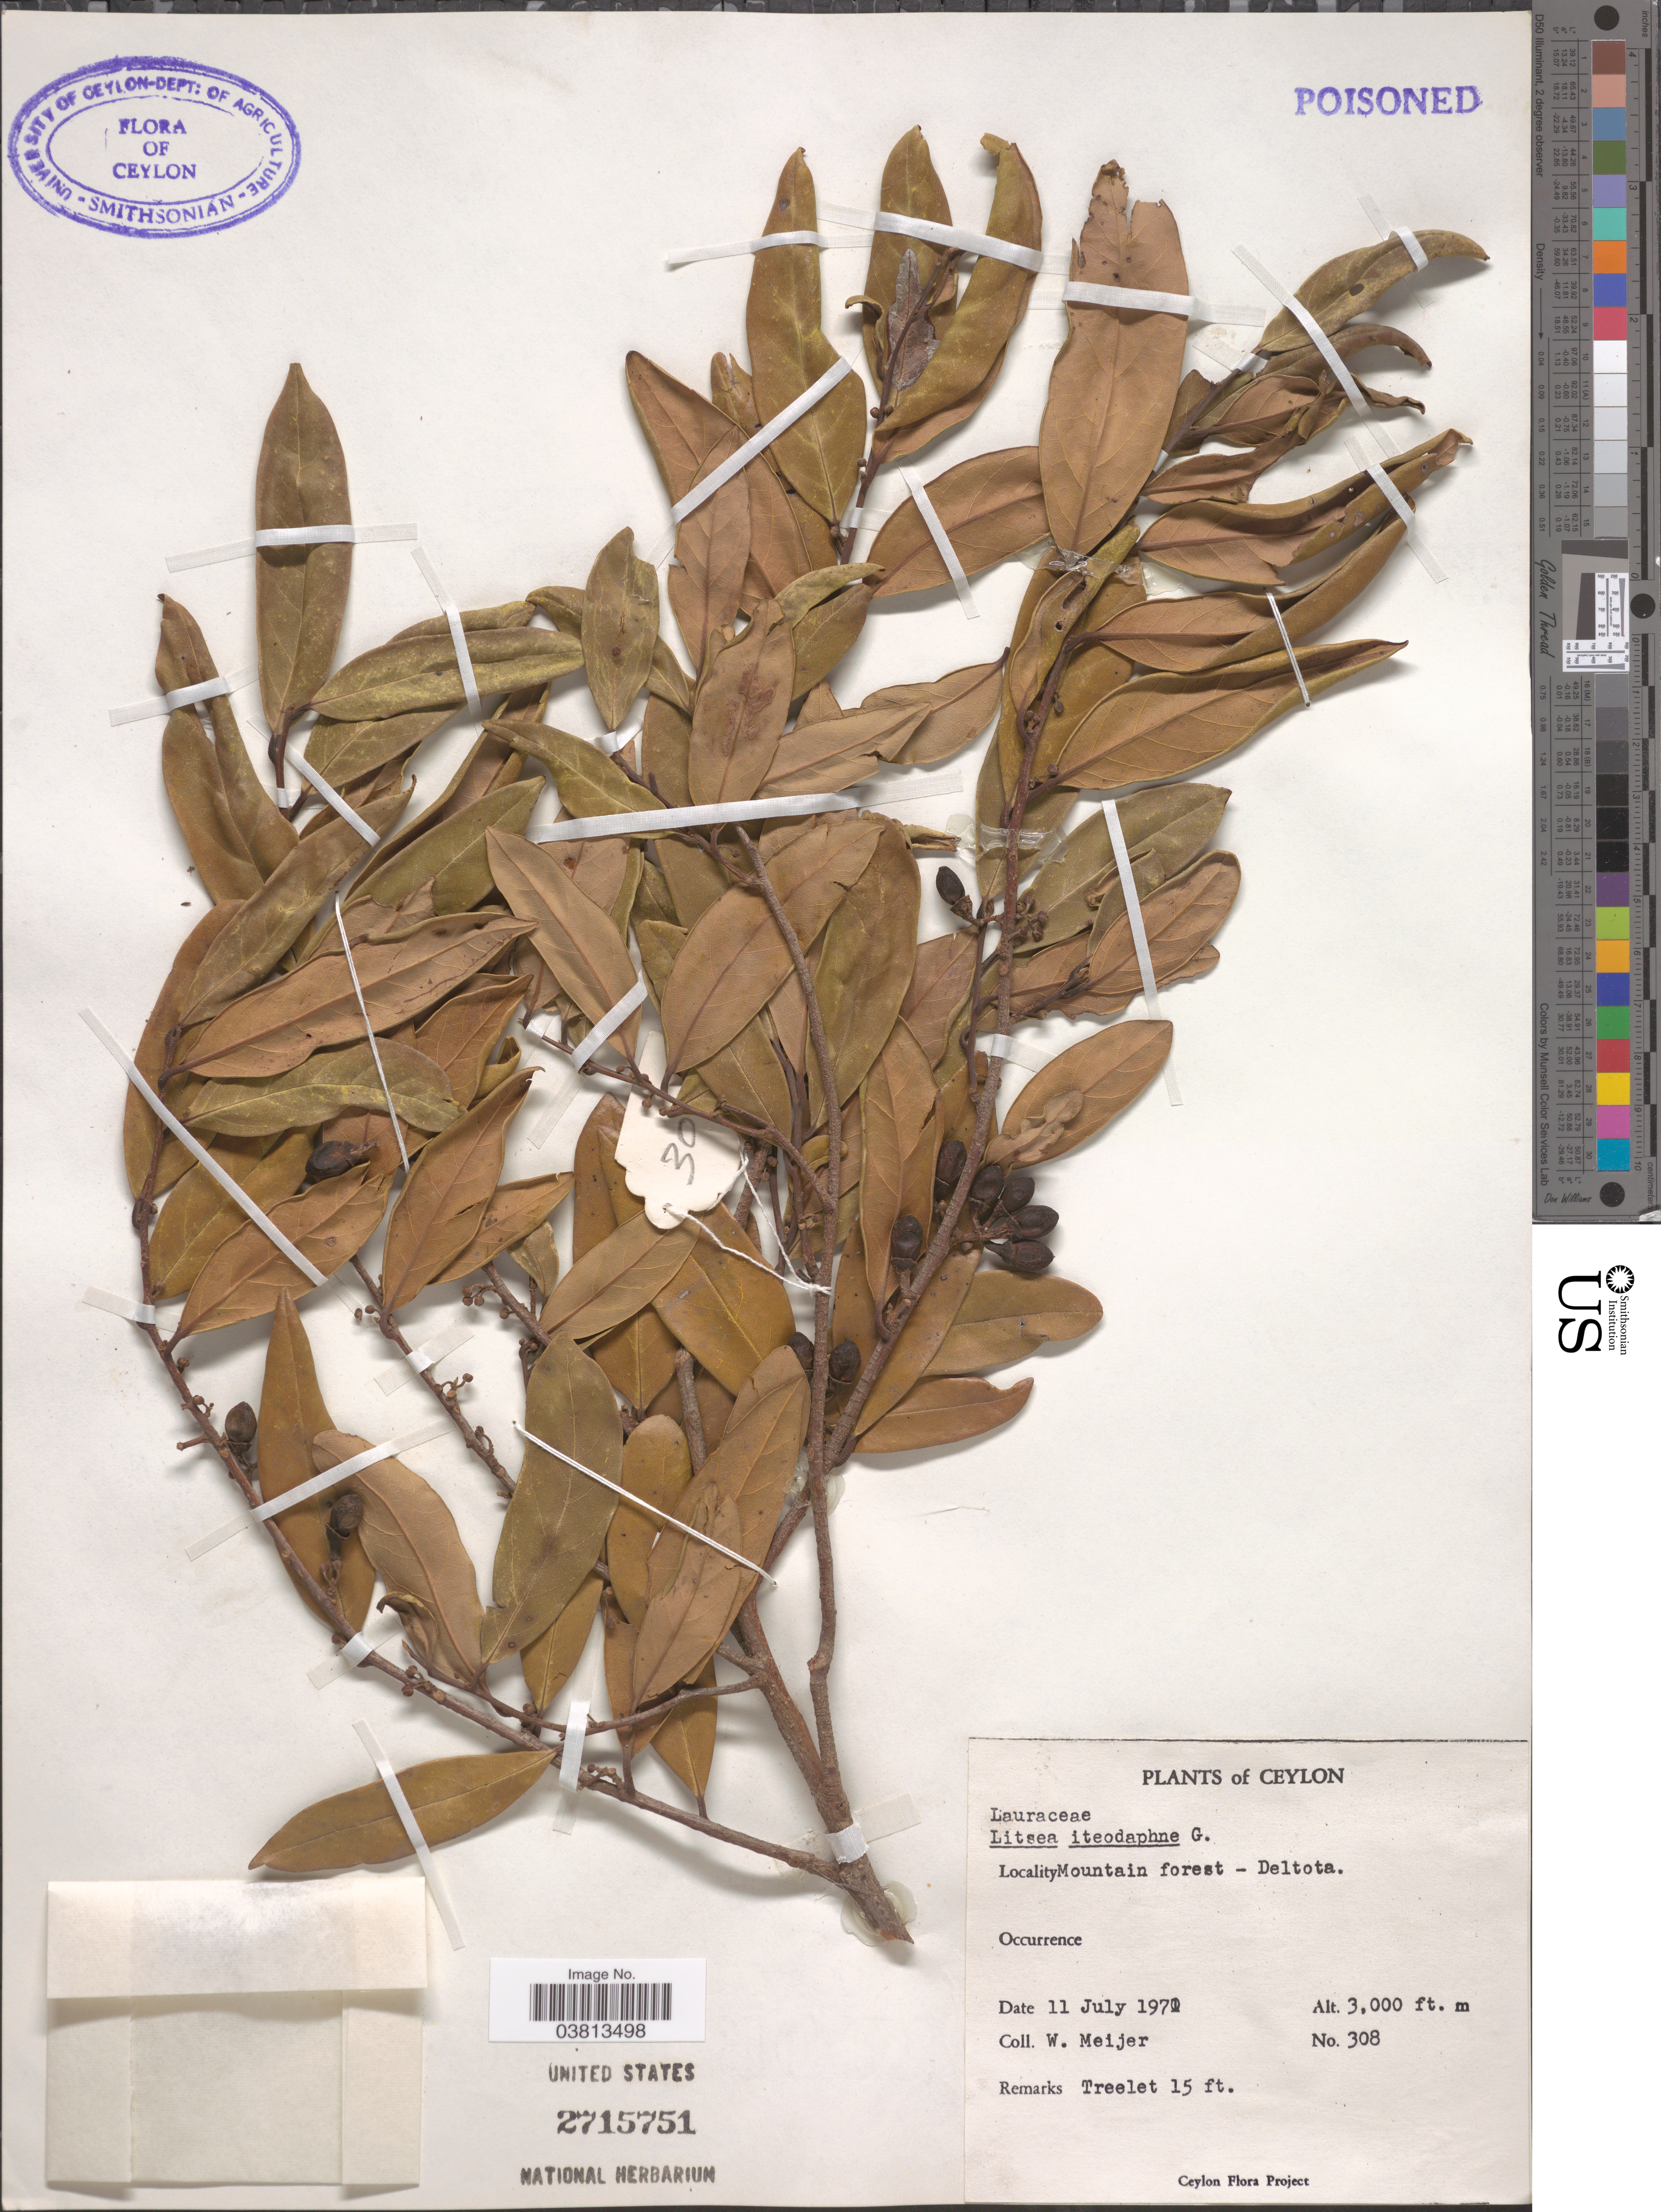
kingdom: Plantae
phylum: Tracheophyta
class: Magnoliopsida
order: Laurales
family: Lauraceae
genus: Litsea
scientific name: Litsea iteodaphne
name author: Hook. f.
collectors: W. Meijer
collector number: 308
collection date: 1971-07-11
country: Sri Lanka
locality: Ceylon. Mountain forest - Deltota.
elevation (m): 914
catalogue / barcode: US 2715751